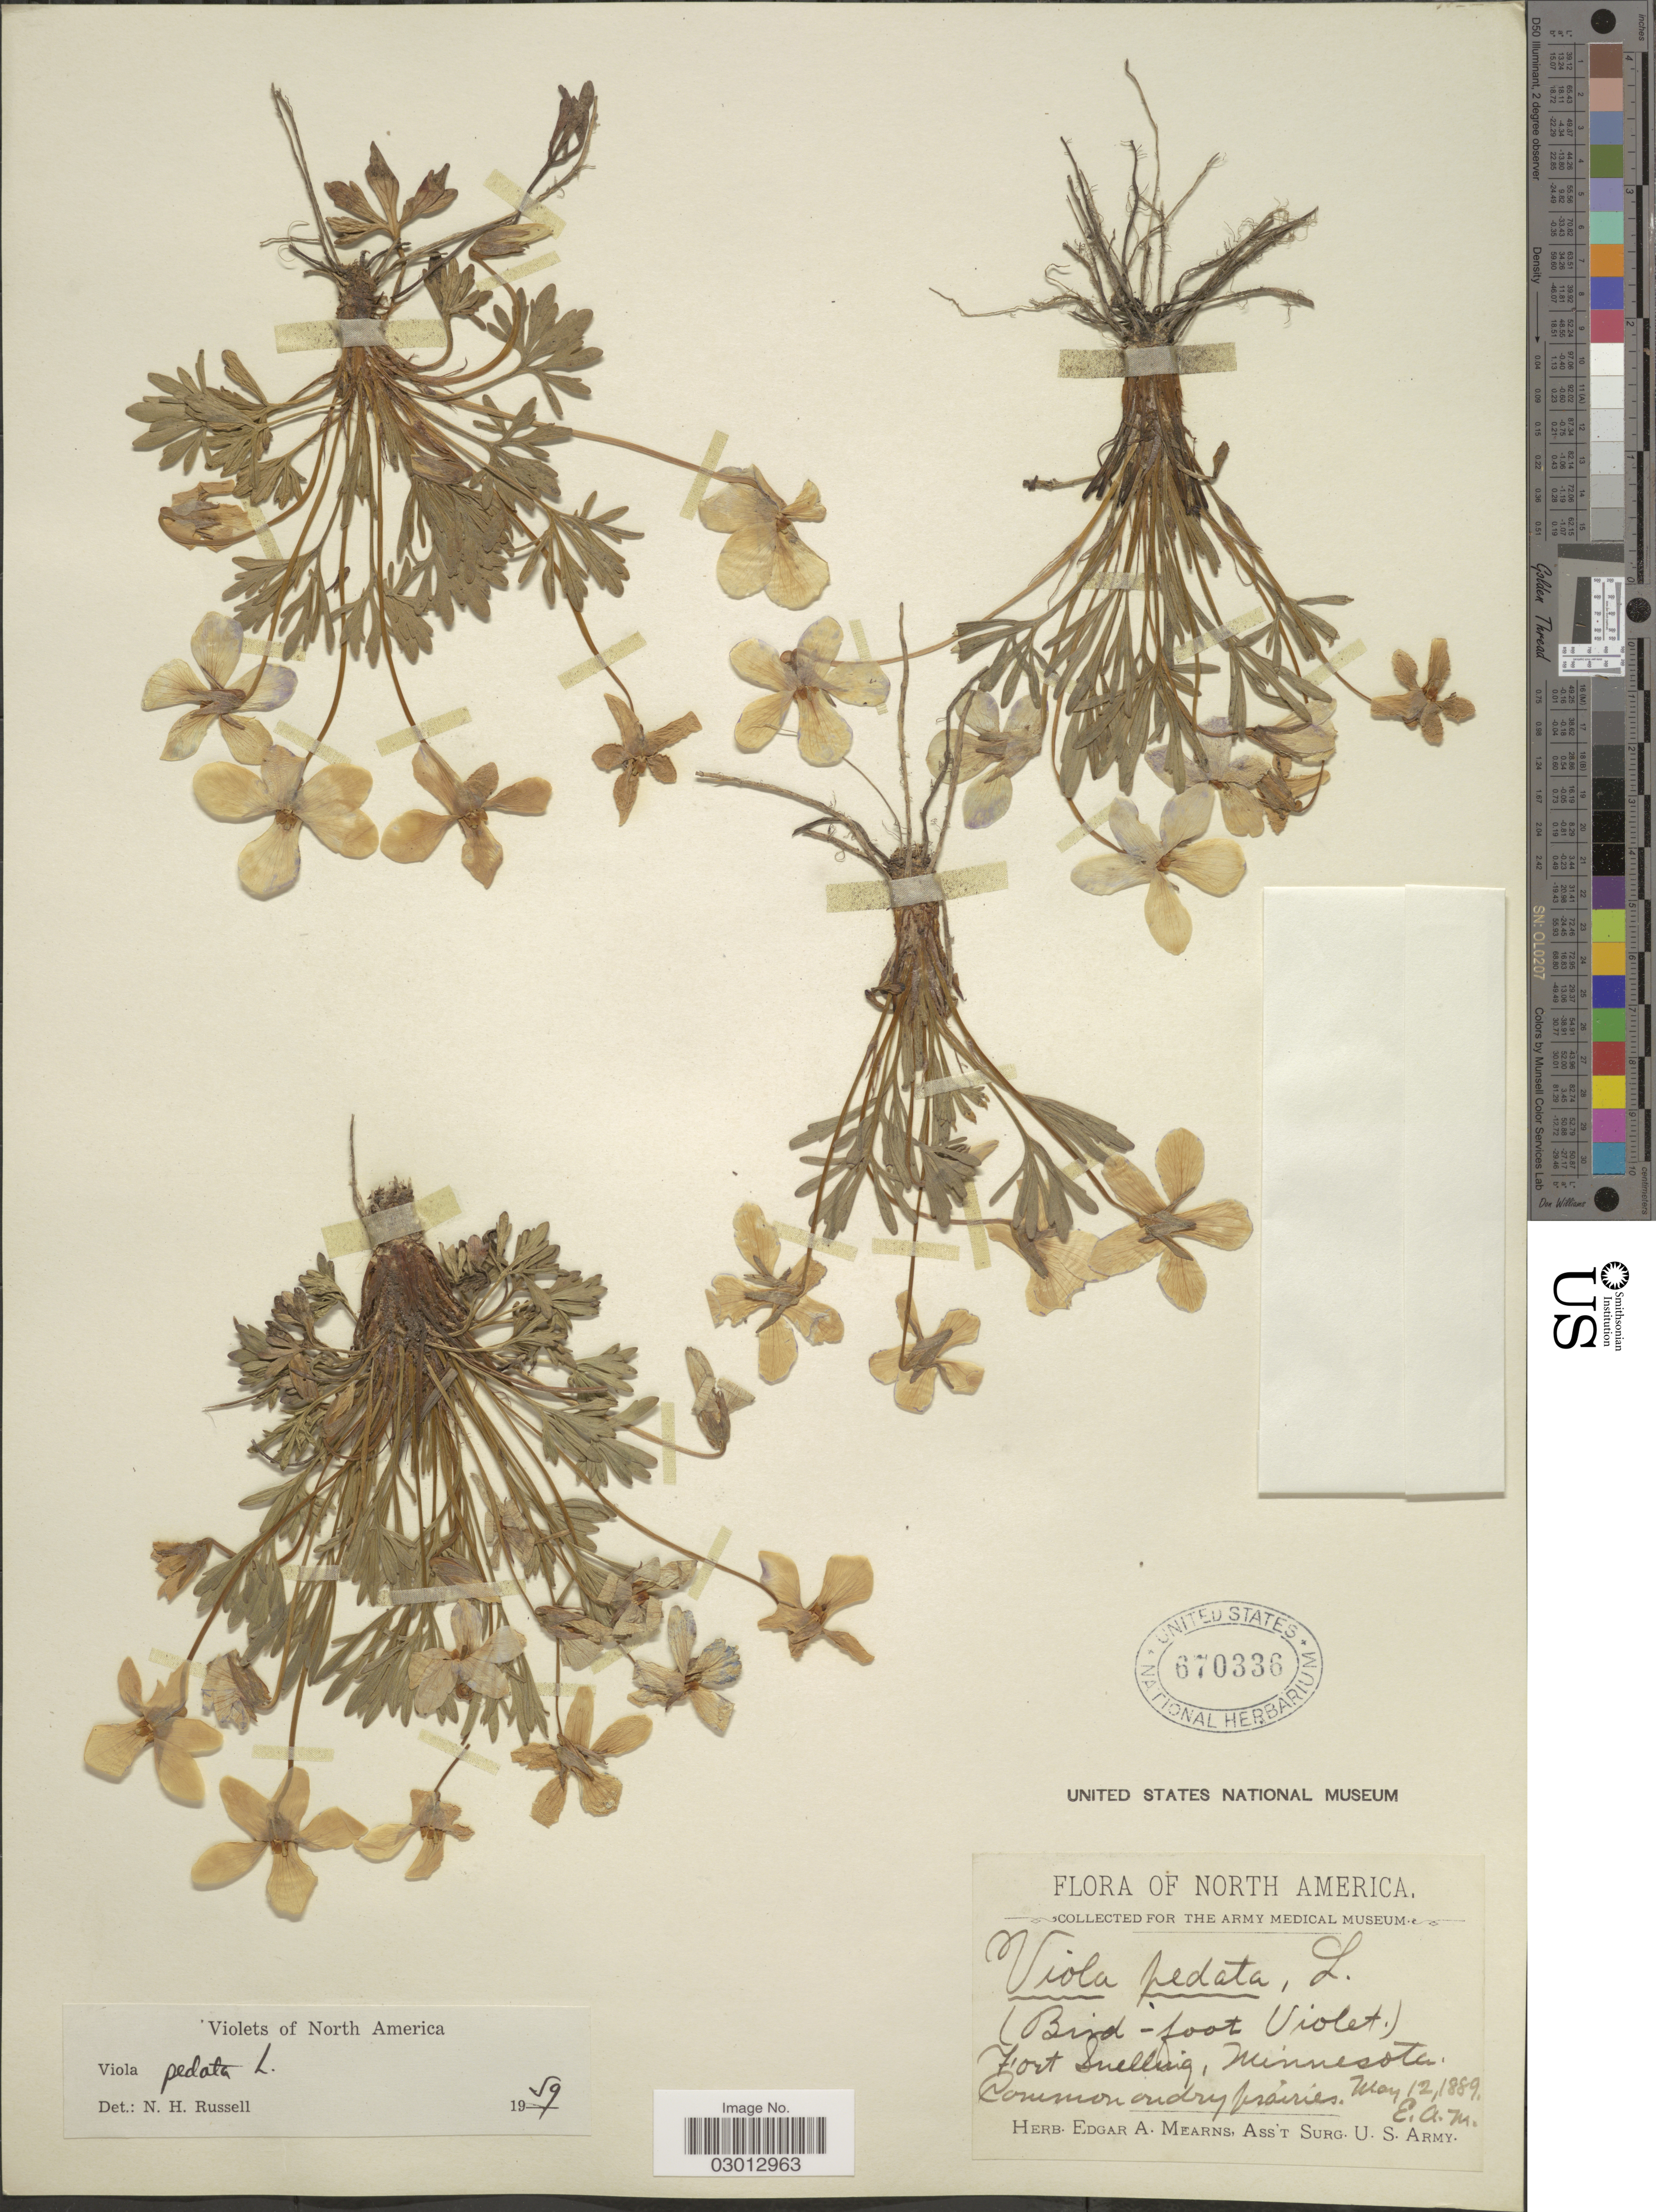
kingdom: Plantae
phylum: Tracheophyta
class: Magnoliopsida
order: Malpighiales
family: Violaceae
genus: Viola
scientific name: Viola pedata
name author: L.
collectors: E. A. Mearns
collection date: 1889-05-12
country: United States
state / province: Minnesota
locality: Fort Snelling.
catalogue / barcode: US 670336